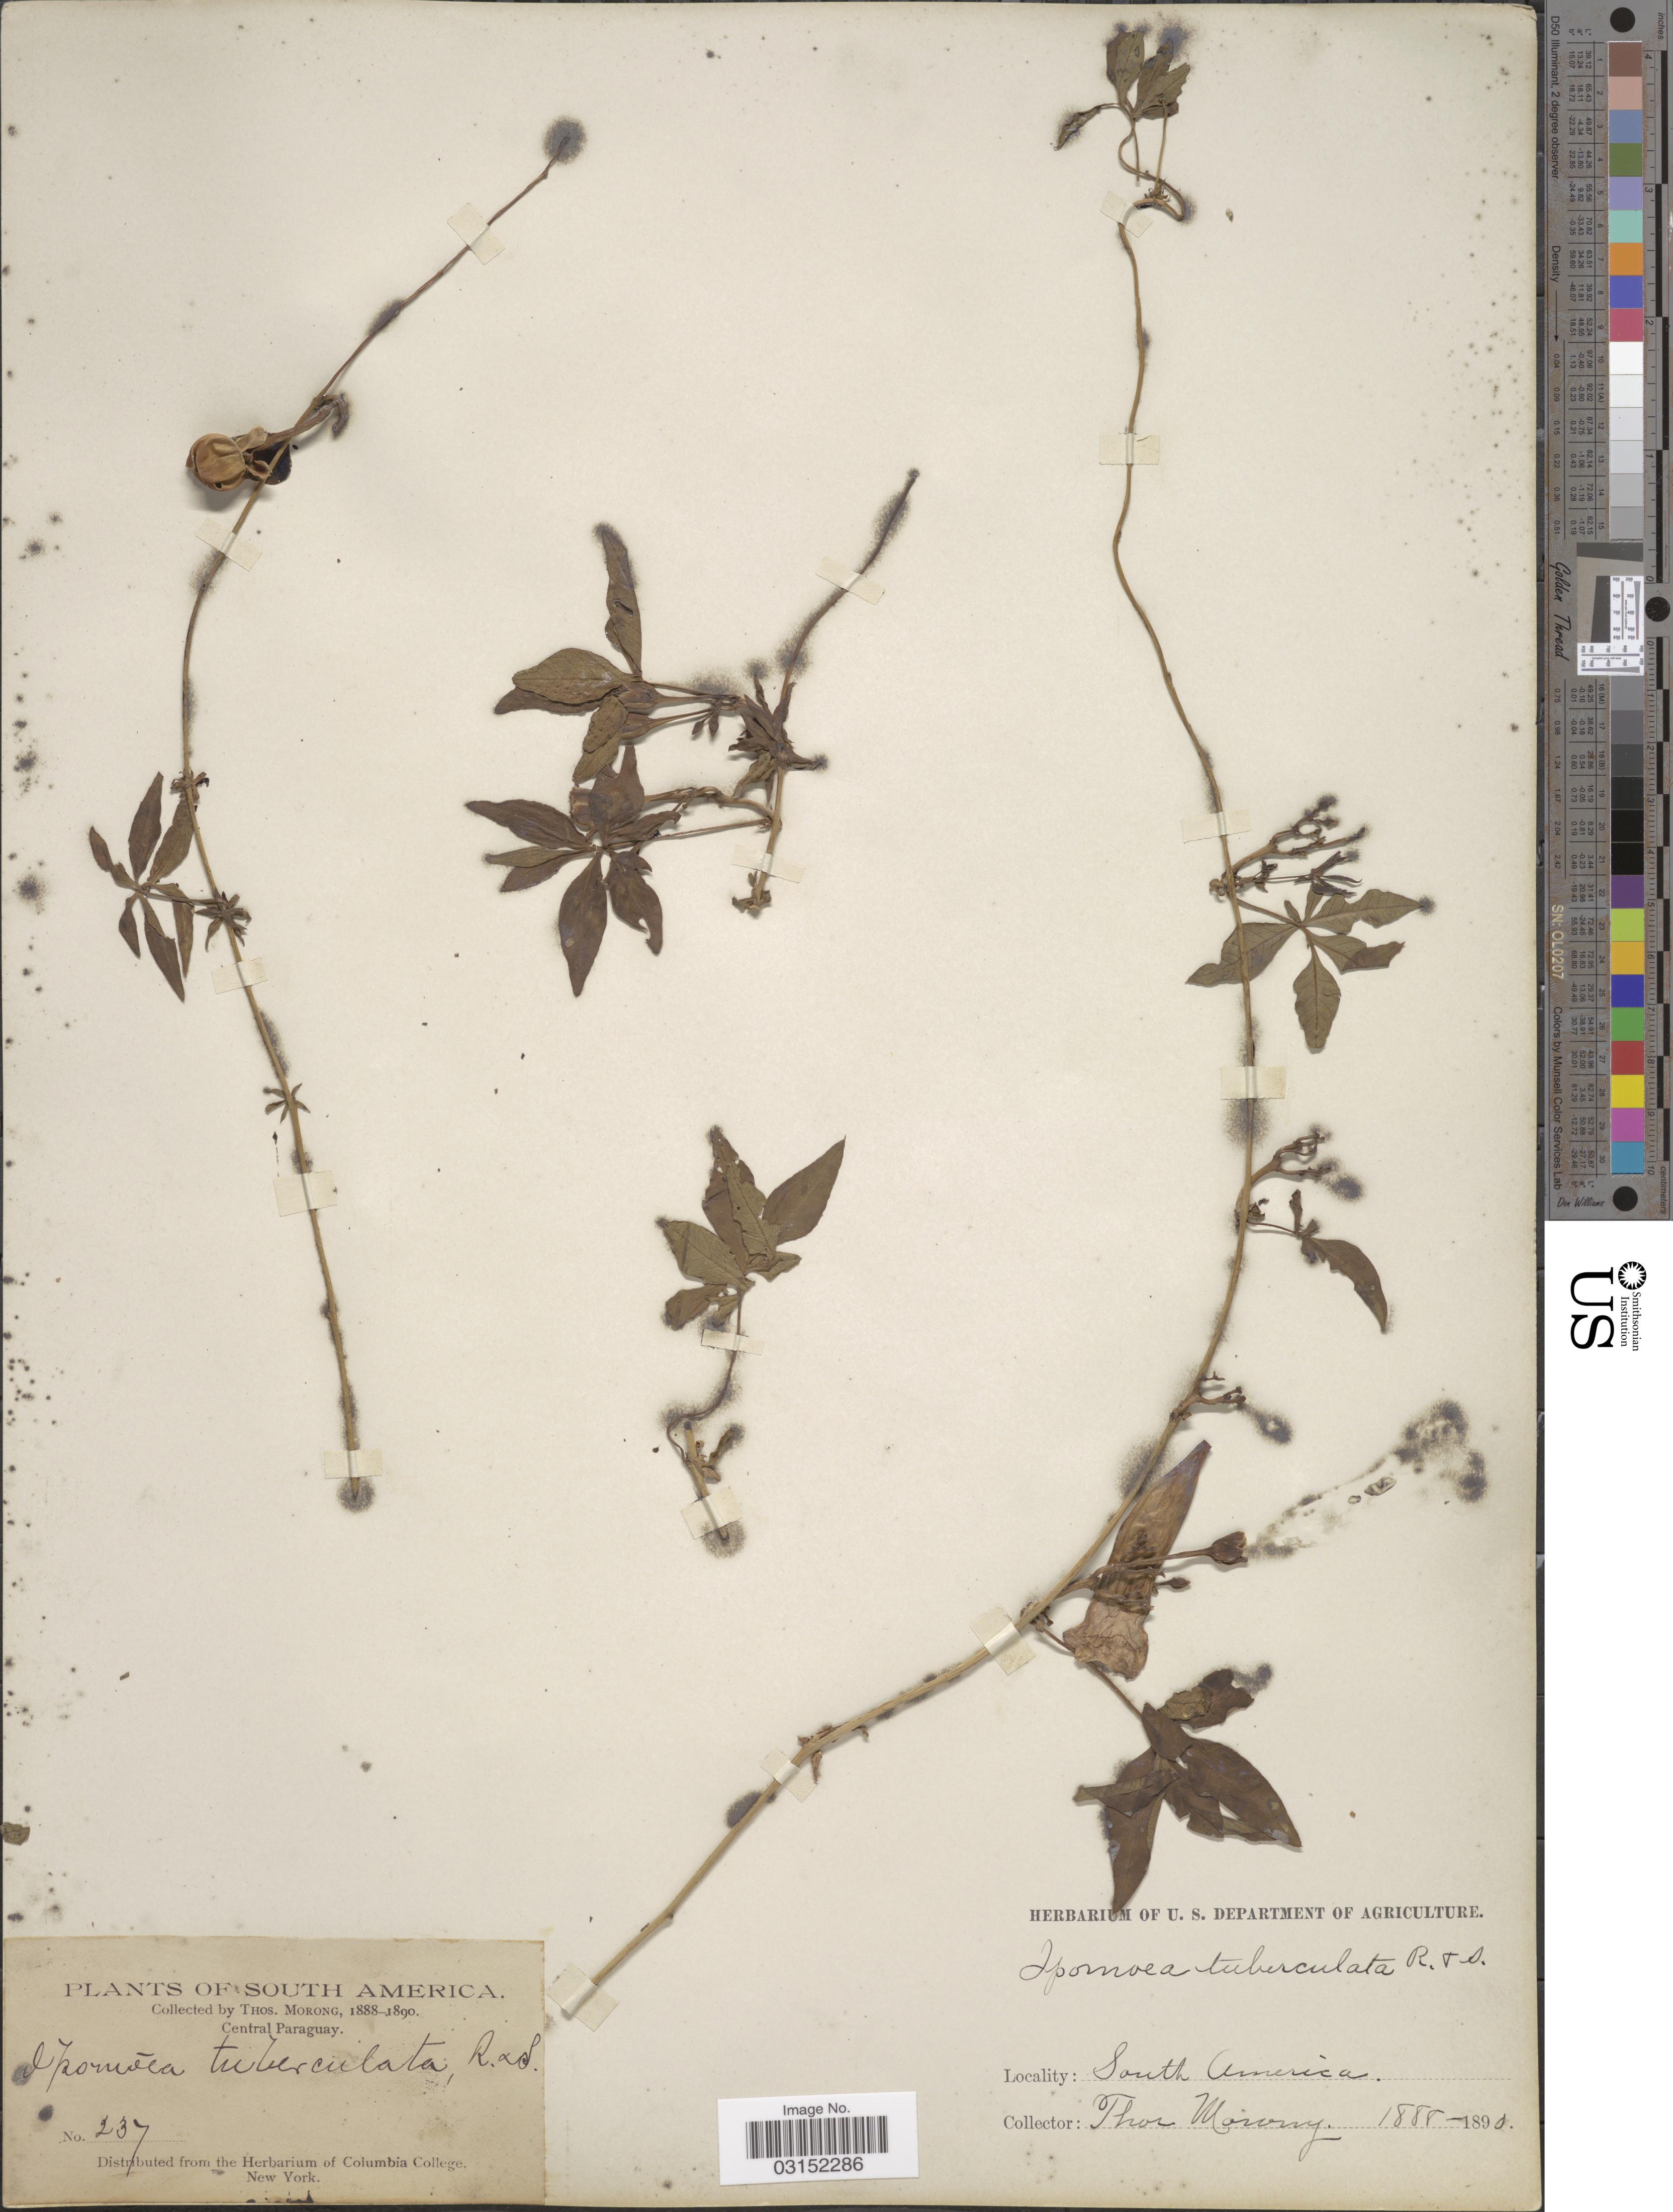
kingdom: Plantae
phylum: Tracheophyta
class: Magnoliopsida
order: Solanales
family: Convolvulaceae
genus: Ipomoea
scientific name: Ipomoea cairica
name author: (L.) Sweet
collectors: ex herb. T. Morong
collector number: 237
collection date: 1888/1890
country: Paraguay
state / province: Central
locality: Central Paraguay.